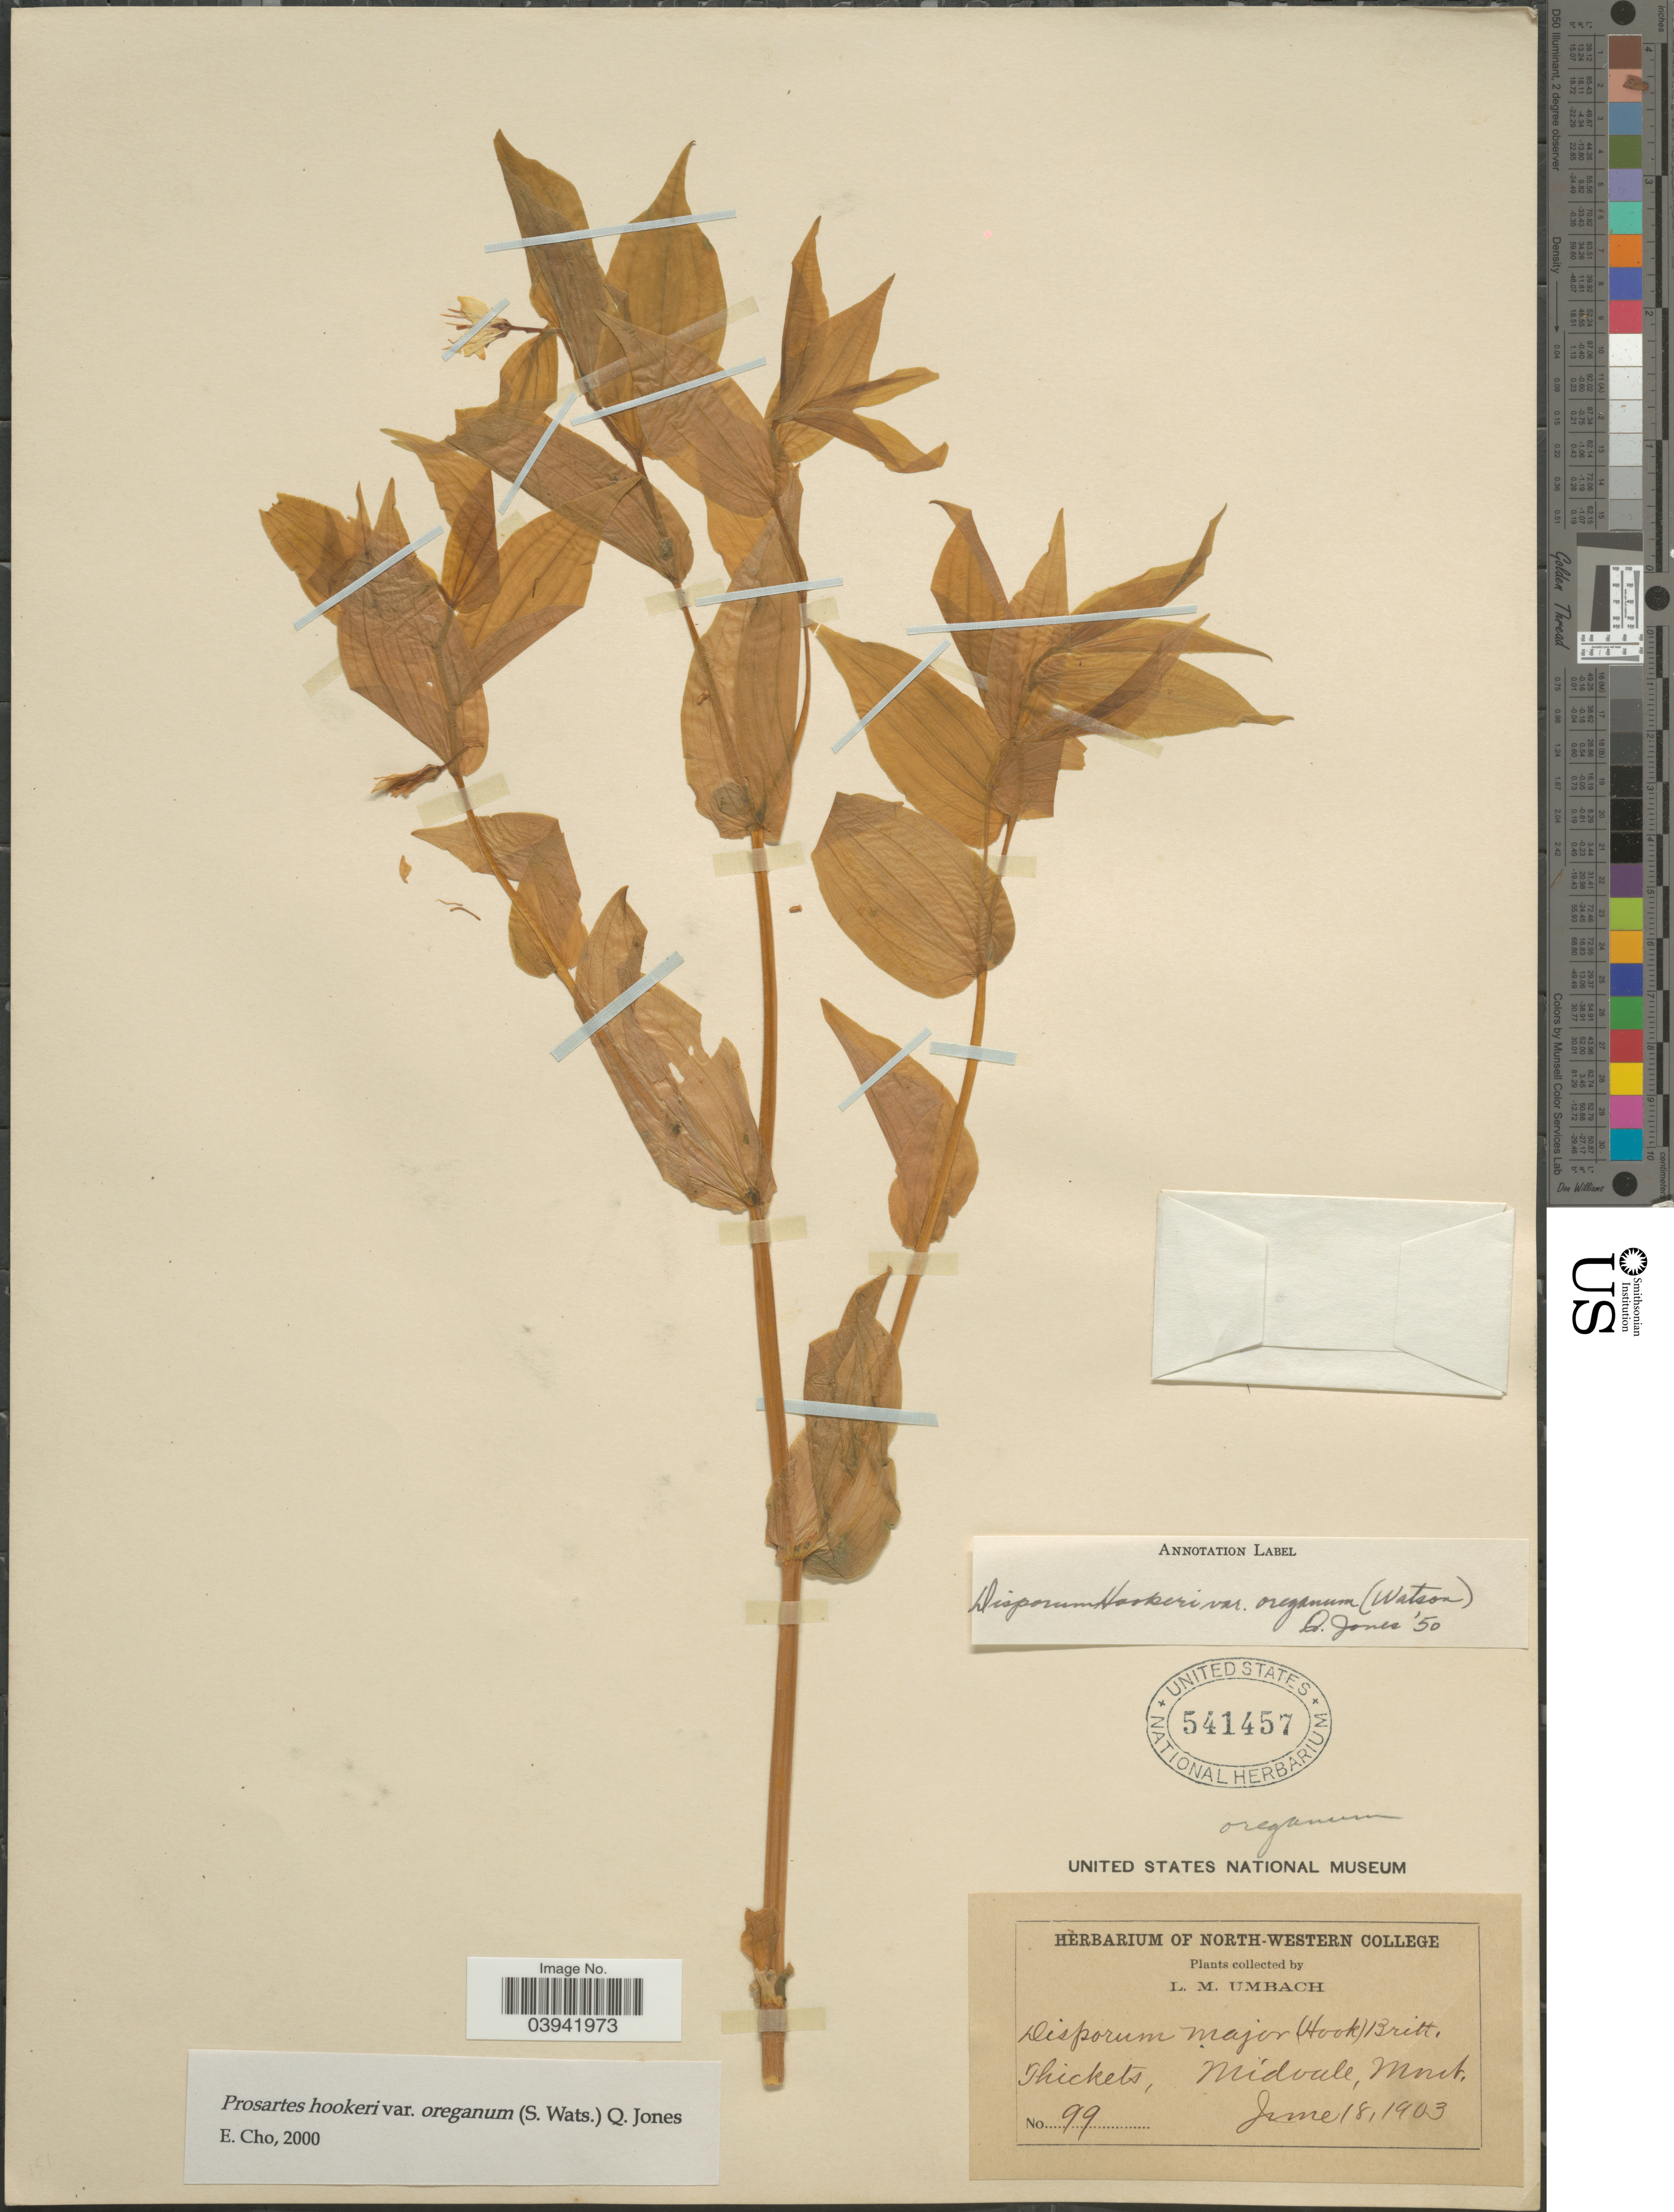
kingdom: Plantae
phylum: Tracheophyta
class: Liliopsida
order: Liliales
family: Liliaceae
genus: Prosartes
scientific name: Prosartes hookeri var. oregana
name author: (S. Watson) Kartesz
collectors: L. M. Umbach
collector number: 99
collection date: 1903-06-18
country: United States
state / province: Montana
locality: Midvale.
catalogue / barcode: US 541457